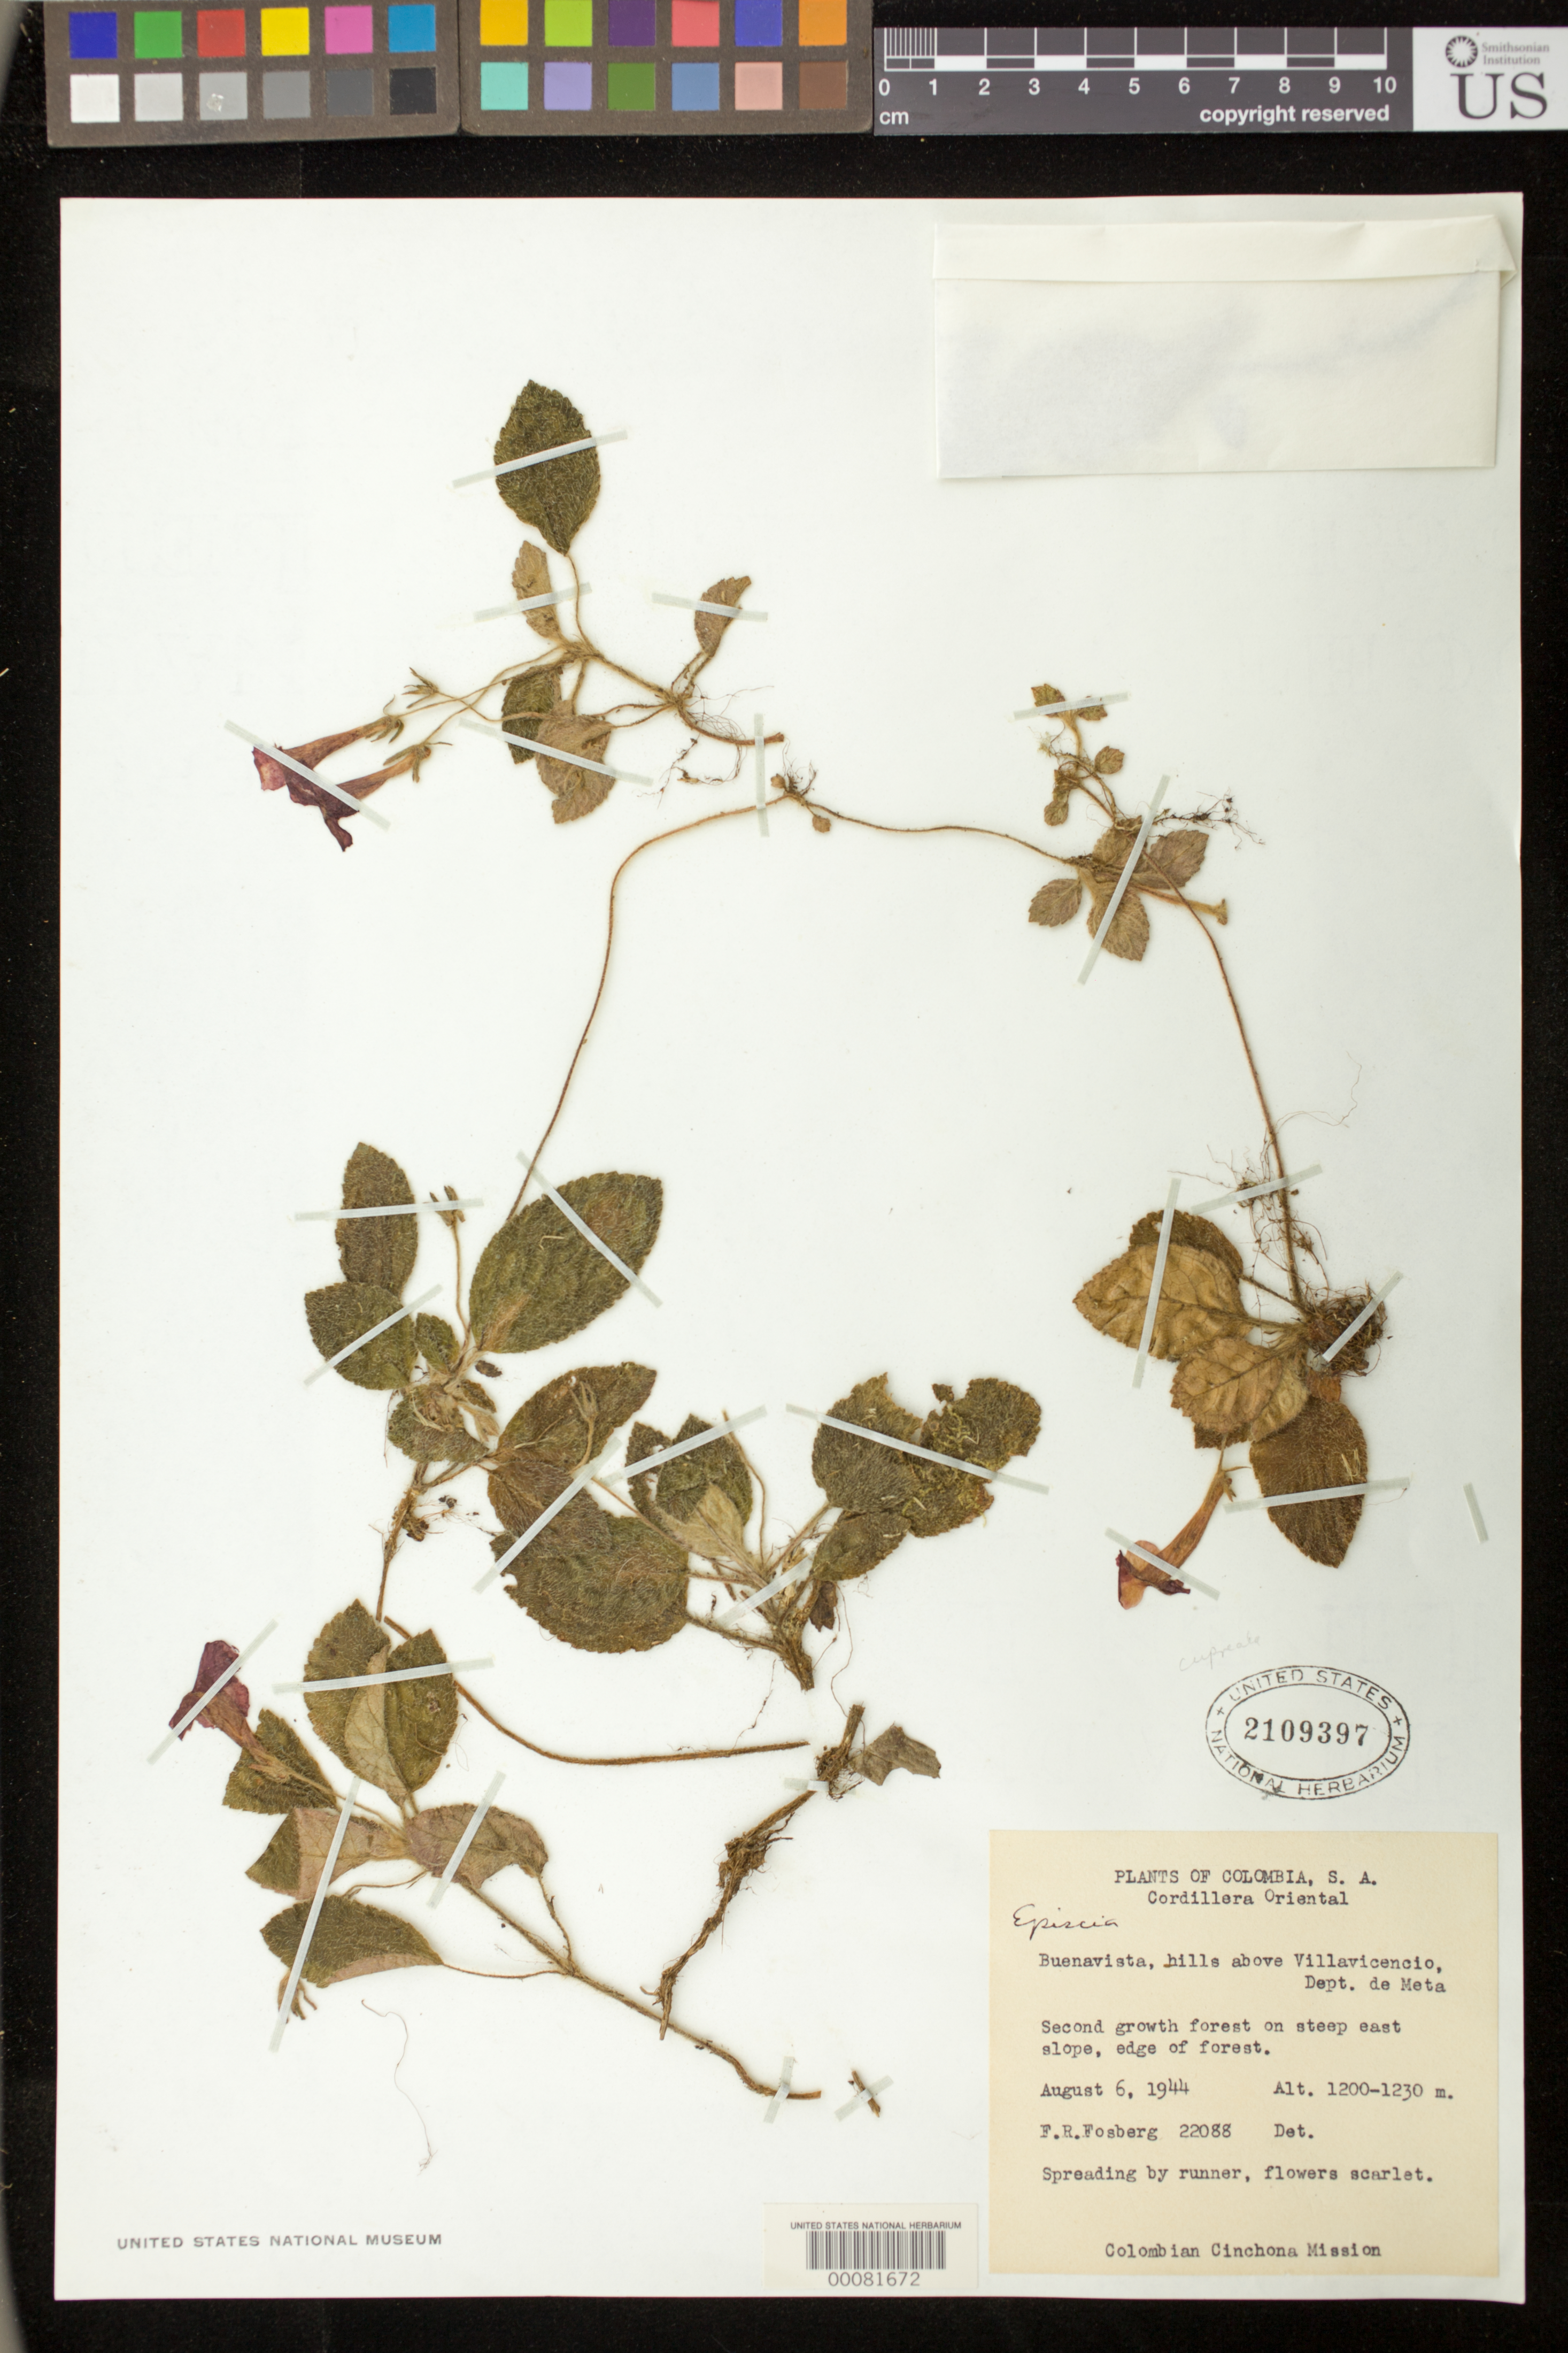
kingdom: Plantae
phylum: Tracheophyta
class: Magnoliopsida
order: Lamiales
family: Gesneriaceae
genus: Episcia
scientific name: Episcia cupreata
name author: (Hook.) Hanst.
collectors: F. R. Fosberg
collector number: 22088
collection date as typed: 06 Aug 1944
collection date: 1944-08-06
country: Colombia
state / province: Meta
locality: Buenavista, hills above Villavicencio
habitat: Second growth forest on steep east slope, edge of forest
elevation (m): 1200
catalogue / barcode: US 2109397